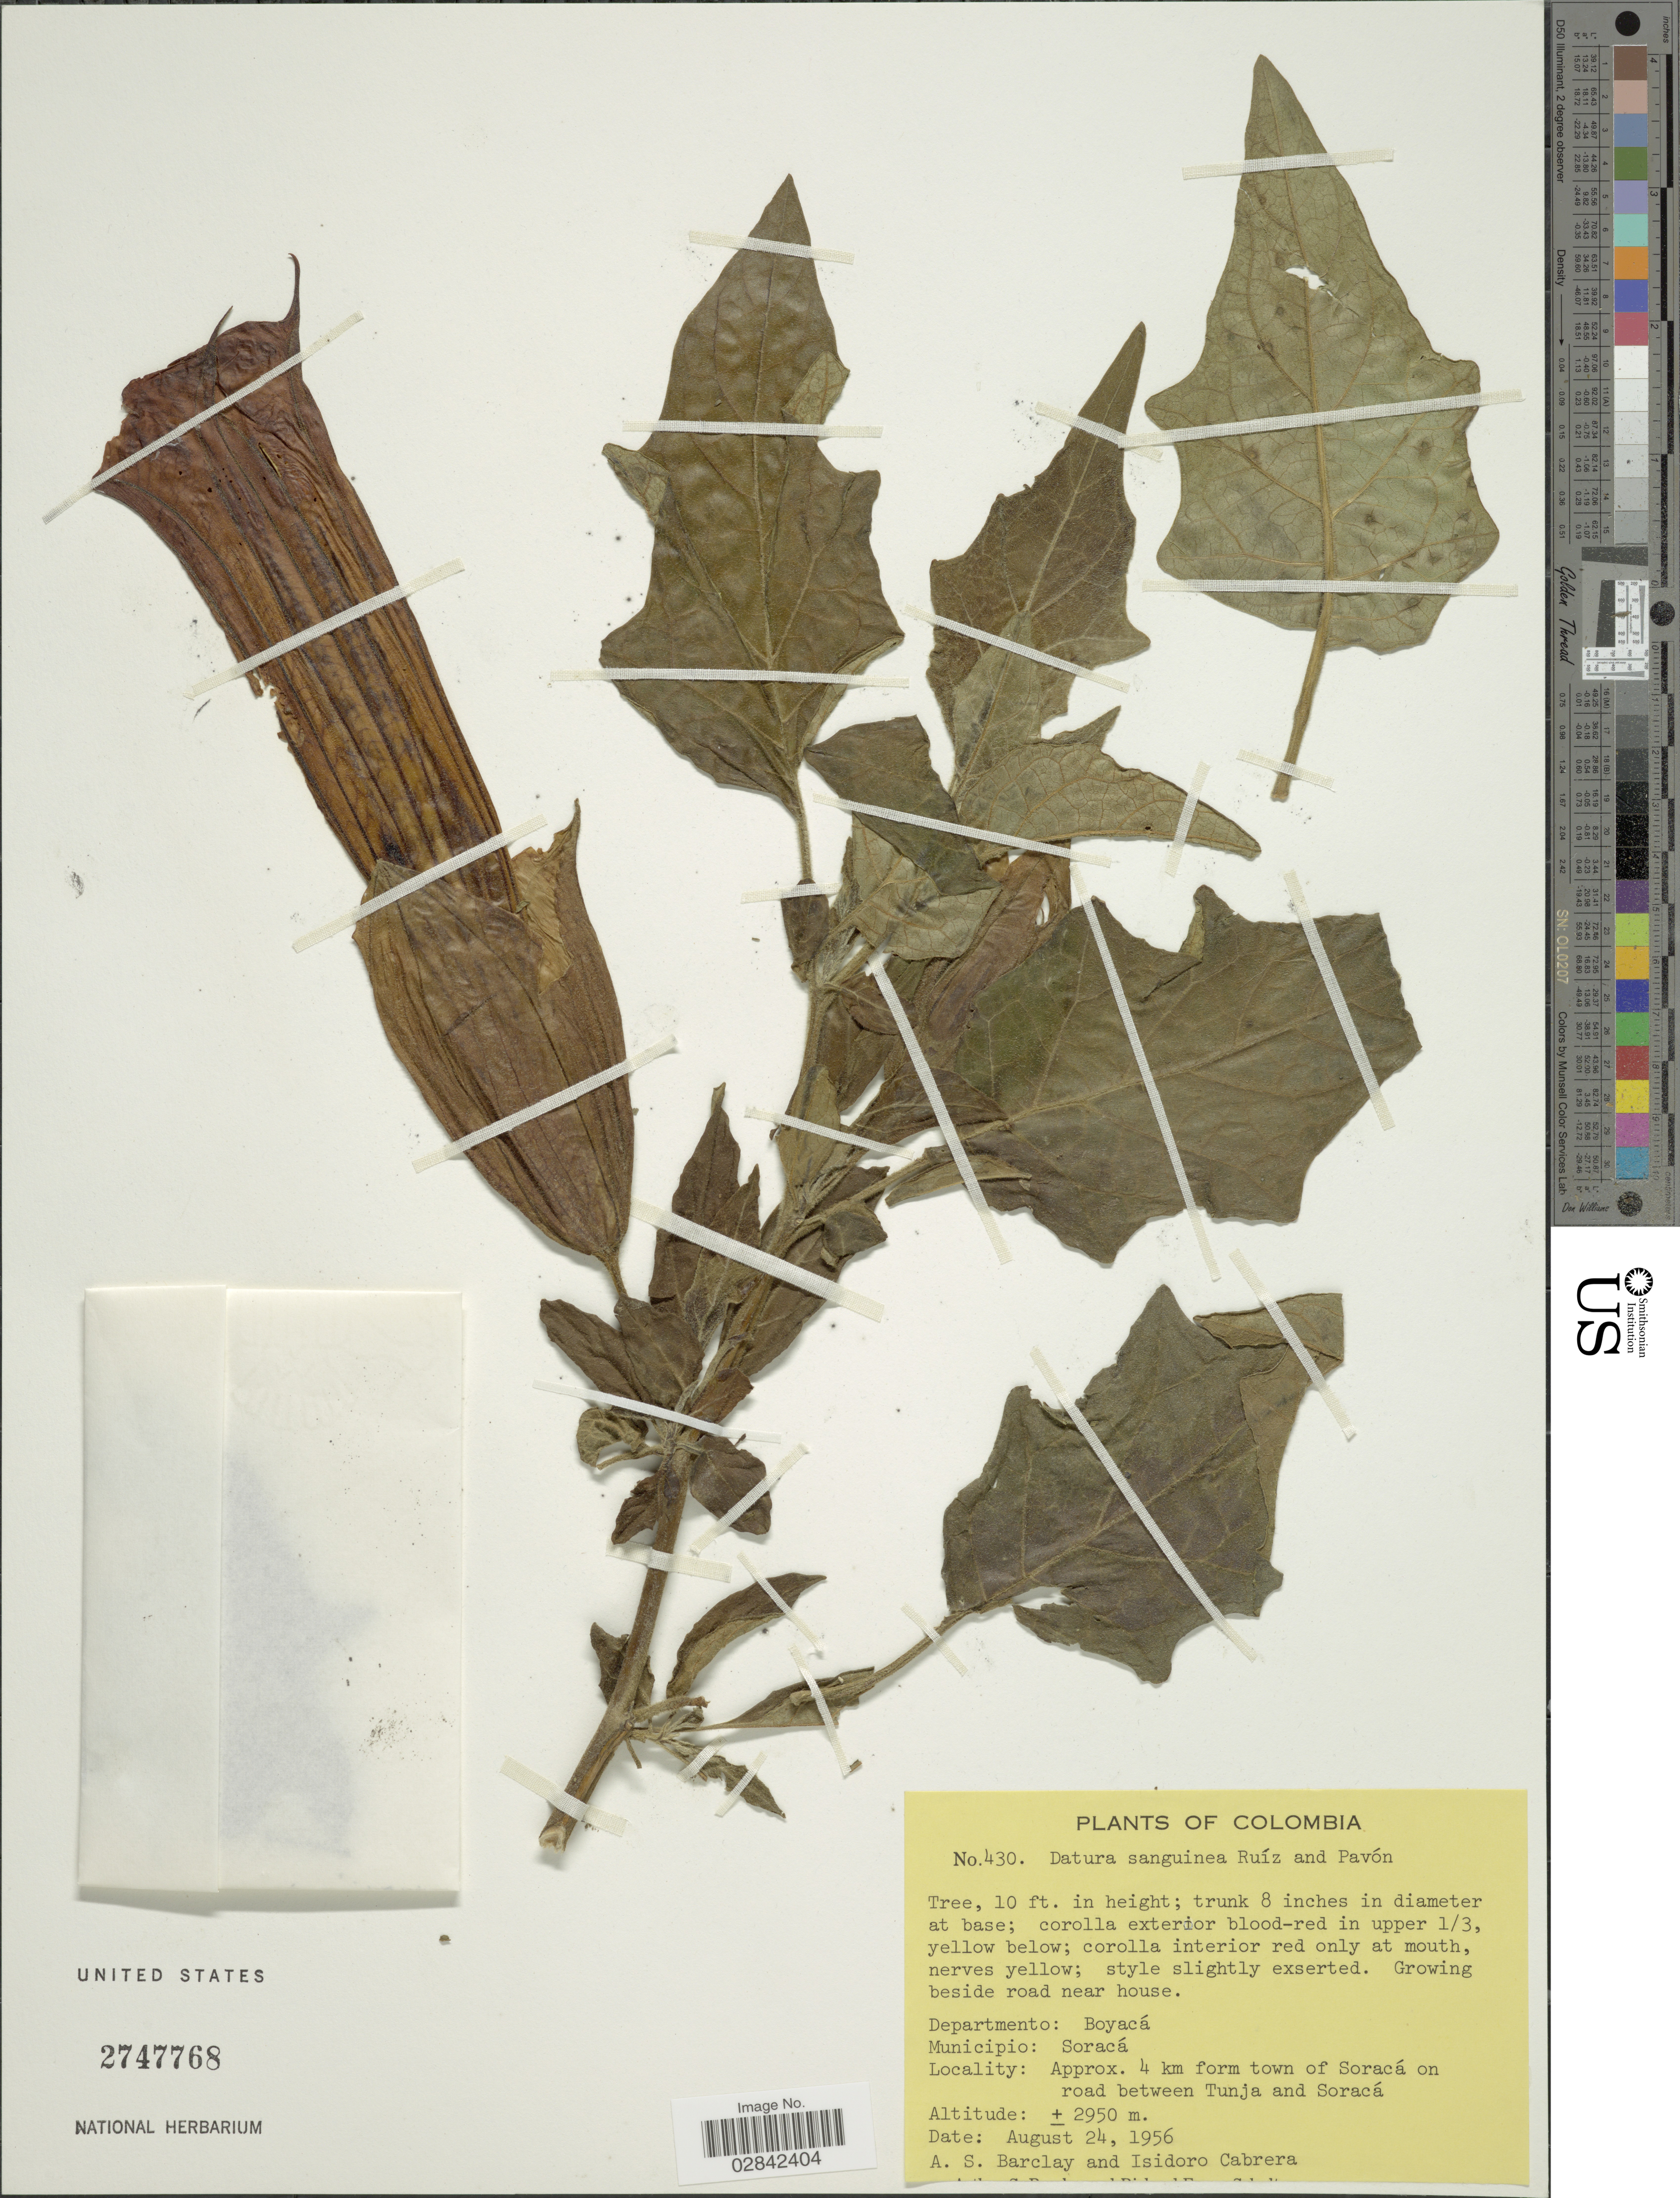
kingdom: Plantae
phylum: Tracheophyta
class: Magnoliopsida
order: Solanales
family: Solanaceae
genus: Brugmansia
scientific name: Brugmansia sanguinea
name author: (Ruiz & Pav.) D. Don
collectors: A. S. Barclay & I. Cabrera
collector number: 430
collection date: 1956-08-24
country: Colombia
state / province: Boyacá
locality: Departmento: Boyacá, Municipio: Soracá, Approx. 4 km from town of Soracá, on road from Tunja to Soracá.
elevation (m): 2950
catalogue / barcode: US 2747768